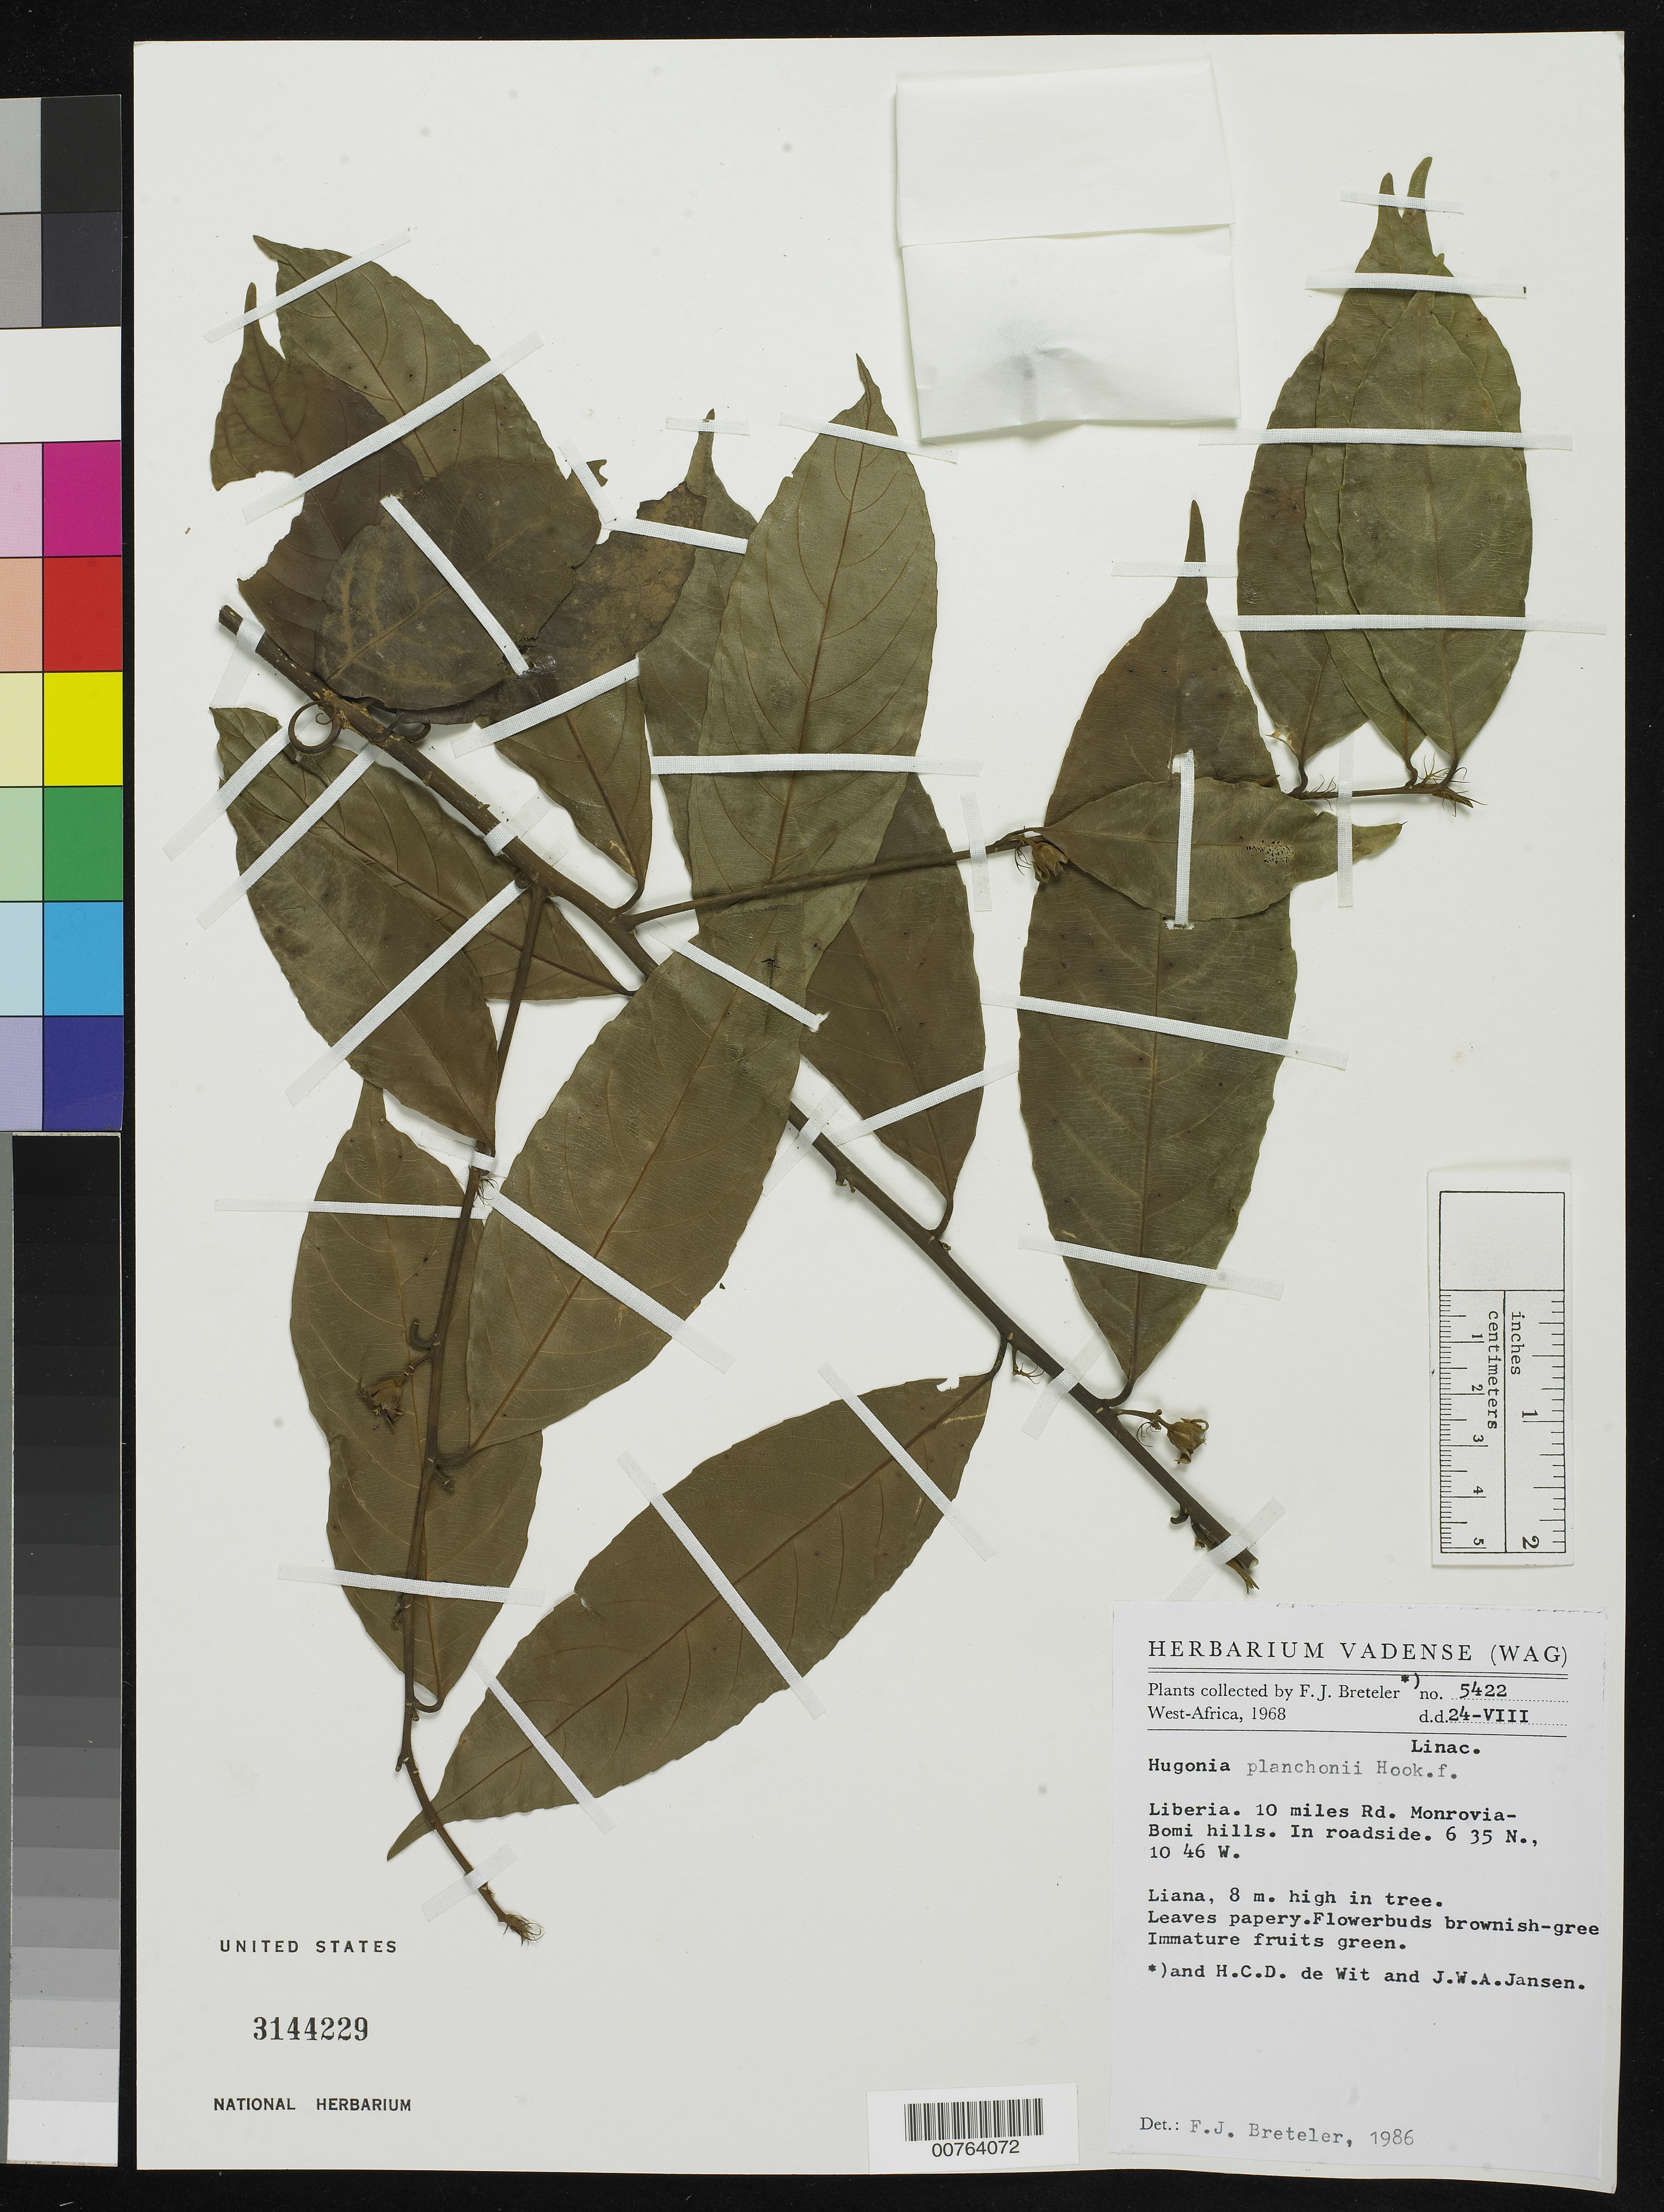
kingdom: Plantae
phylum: Tracheophyta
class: Magnoliopsida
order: Malpighiales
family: Linaceae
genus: Hugonia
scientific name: Hugonia planchonii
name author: Hook. f.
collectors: F. J. Breteler, H. de Wit & J. Jansen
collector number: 5422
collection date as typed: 24 Aug 1968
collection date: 1968-08-24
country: Liberia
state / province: Montserrado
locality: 10 miles Rd. Monrovia-Bomi hills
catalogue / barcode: US 3144229